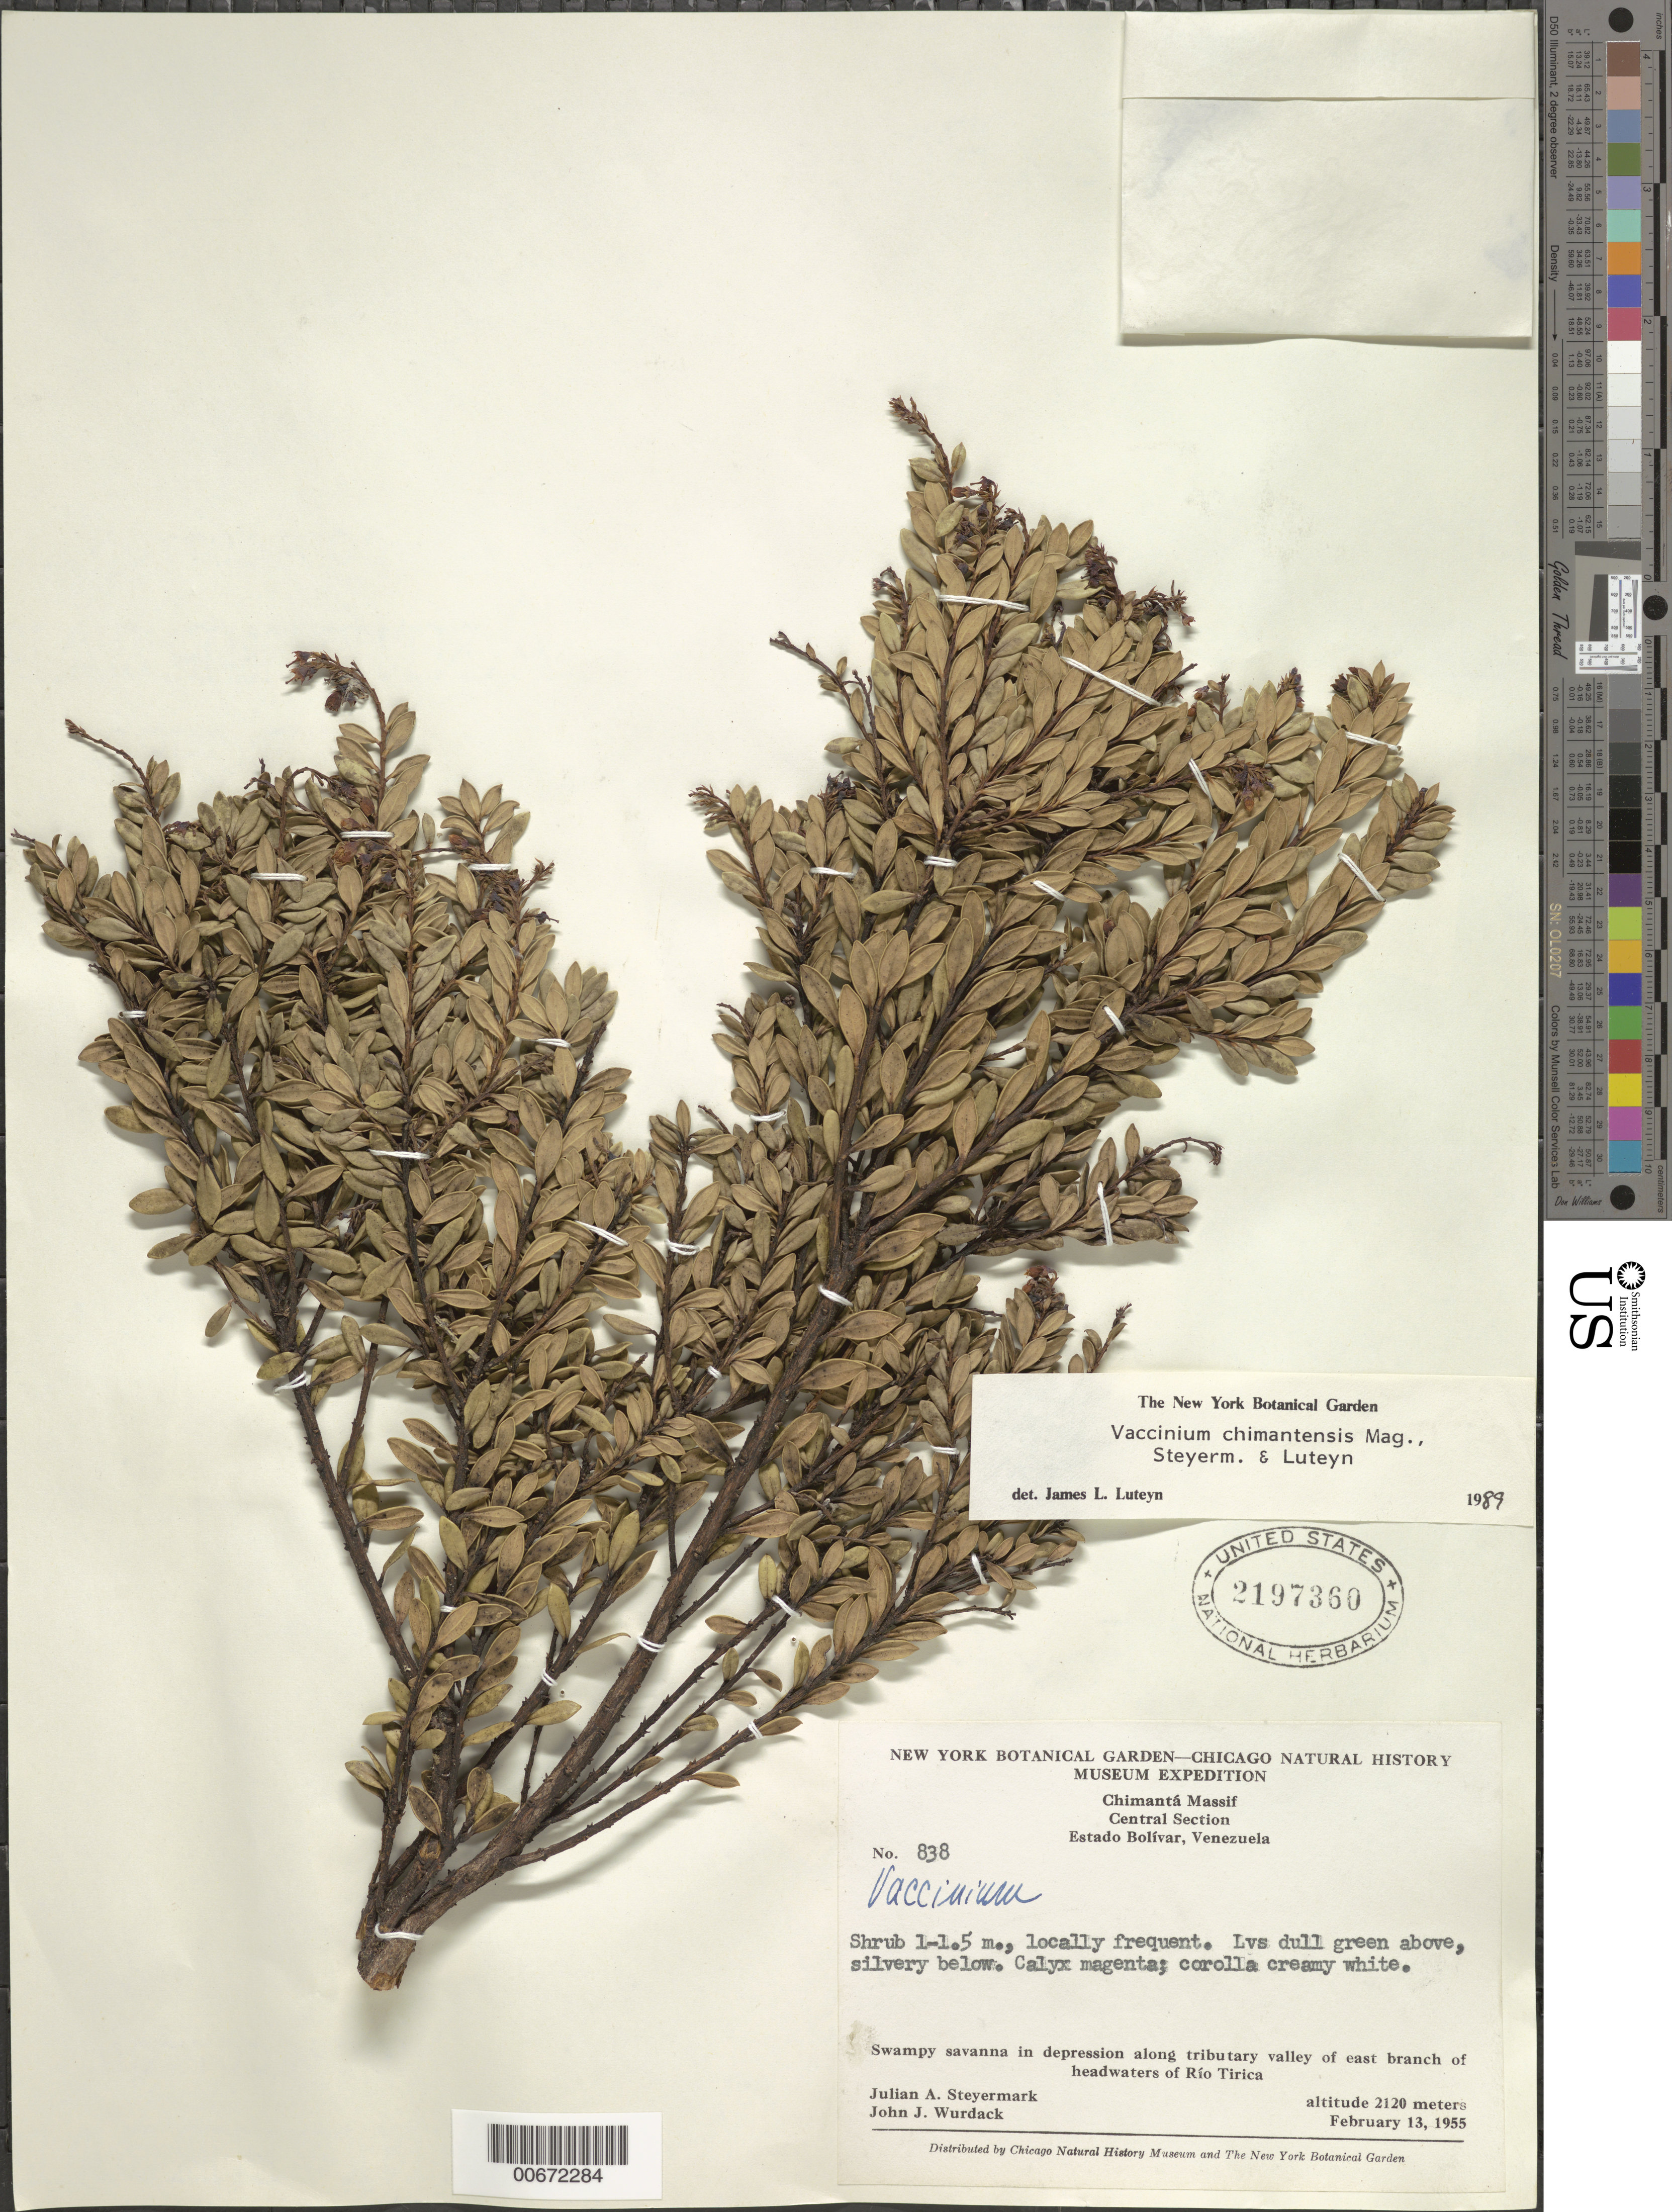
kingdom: Plantae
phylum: Tracheophyta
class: Magnoliopsida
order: Ericales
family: Ericaceae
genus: Vaccinium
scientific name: Vaccinium chimantense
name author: Maguire et al.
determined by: Luteyn, J. L.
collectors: J. Steyermark & J. J. Wurdack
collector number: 55 838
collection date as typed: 13-Feb-55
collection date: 1955-02-13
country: Venezuela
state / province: Bolívar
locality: Chimantá Massif, central section; along tributary valley of east branch of headwaters of Río Tirica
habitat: Swampy savanna in depression along tributary valley of river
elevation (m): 2120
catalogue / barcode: US 2197360